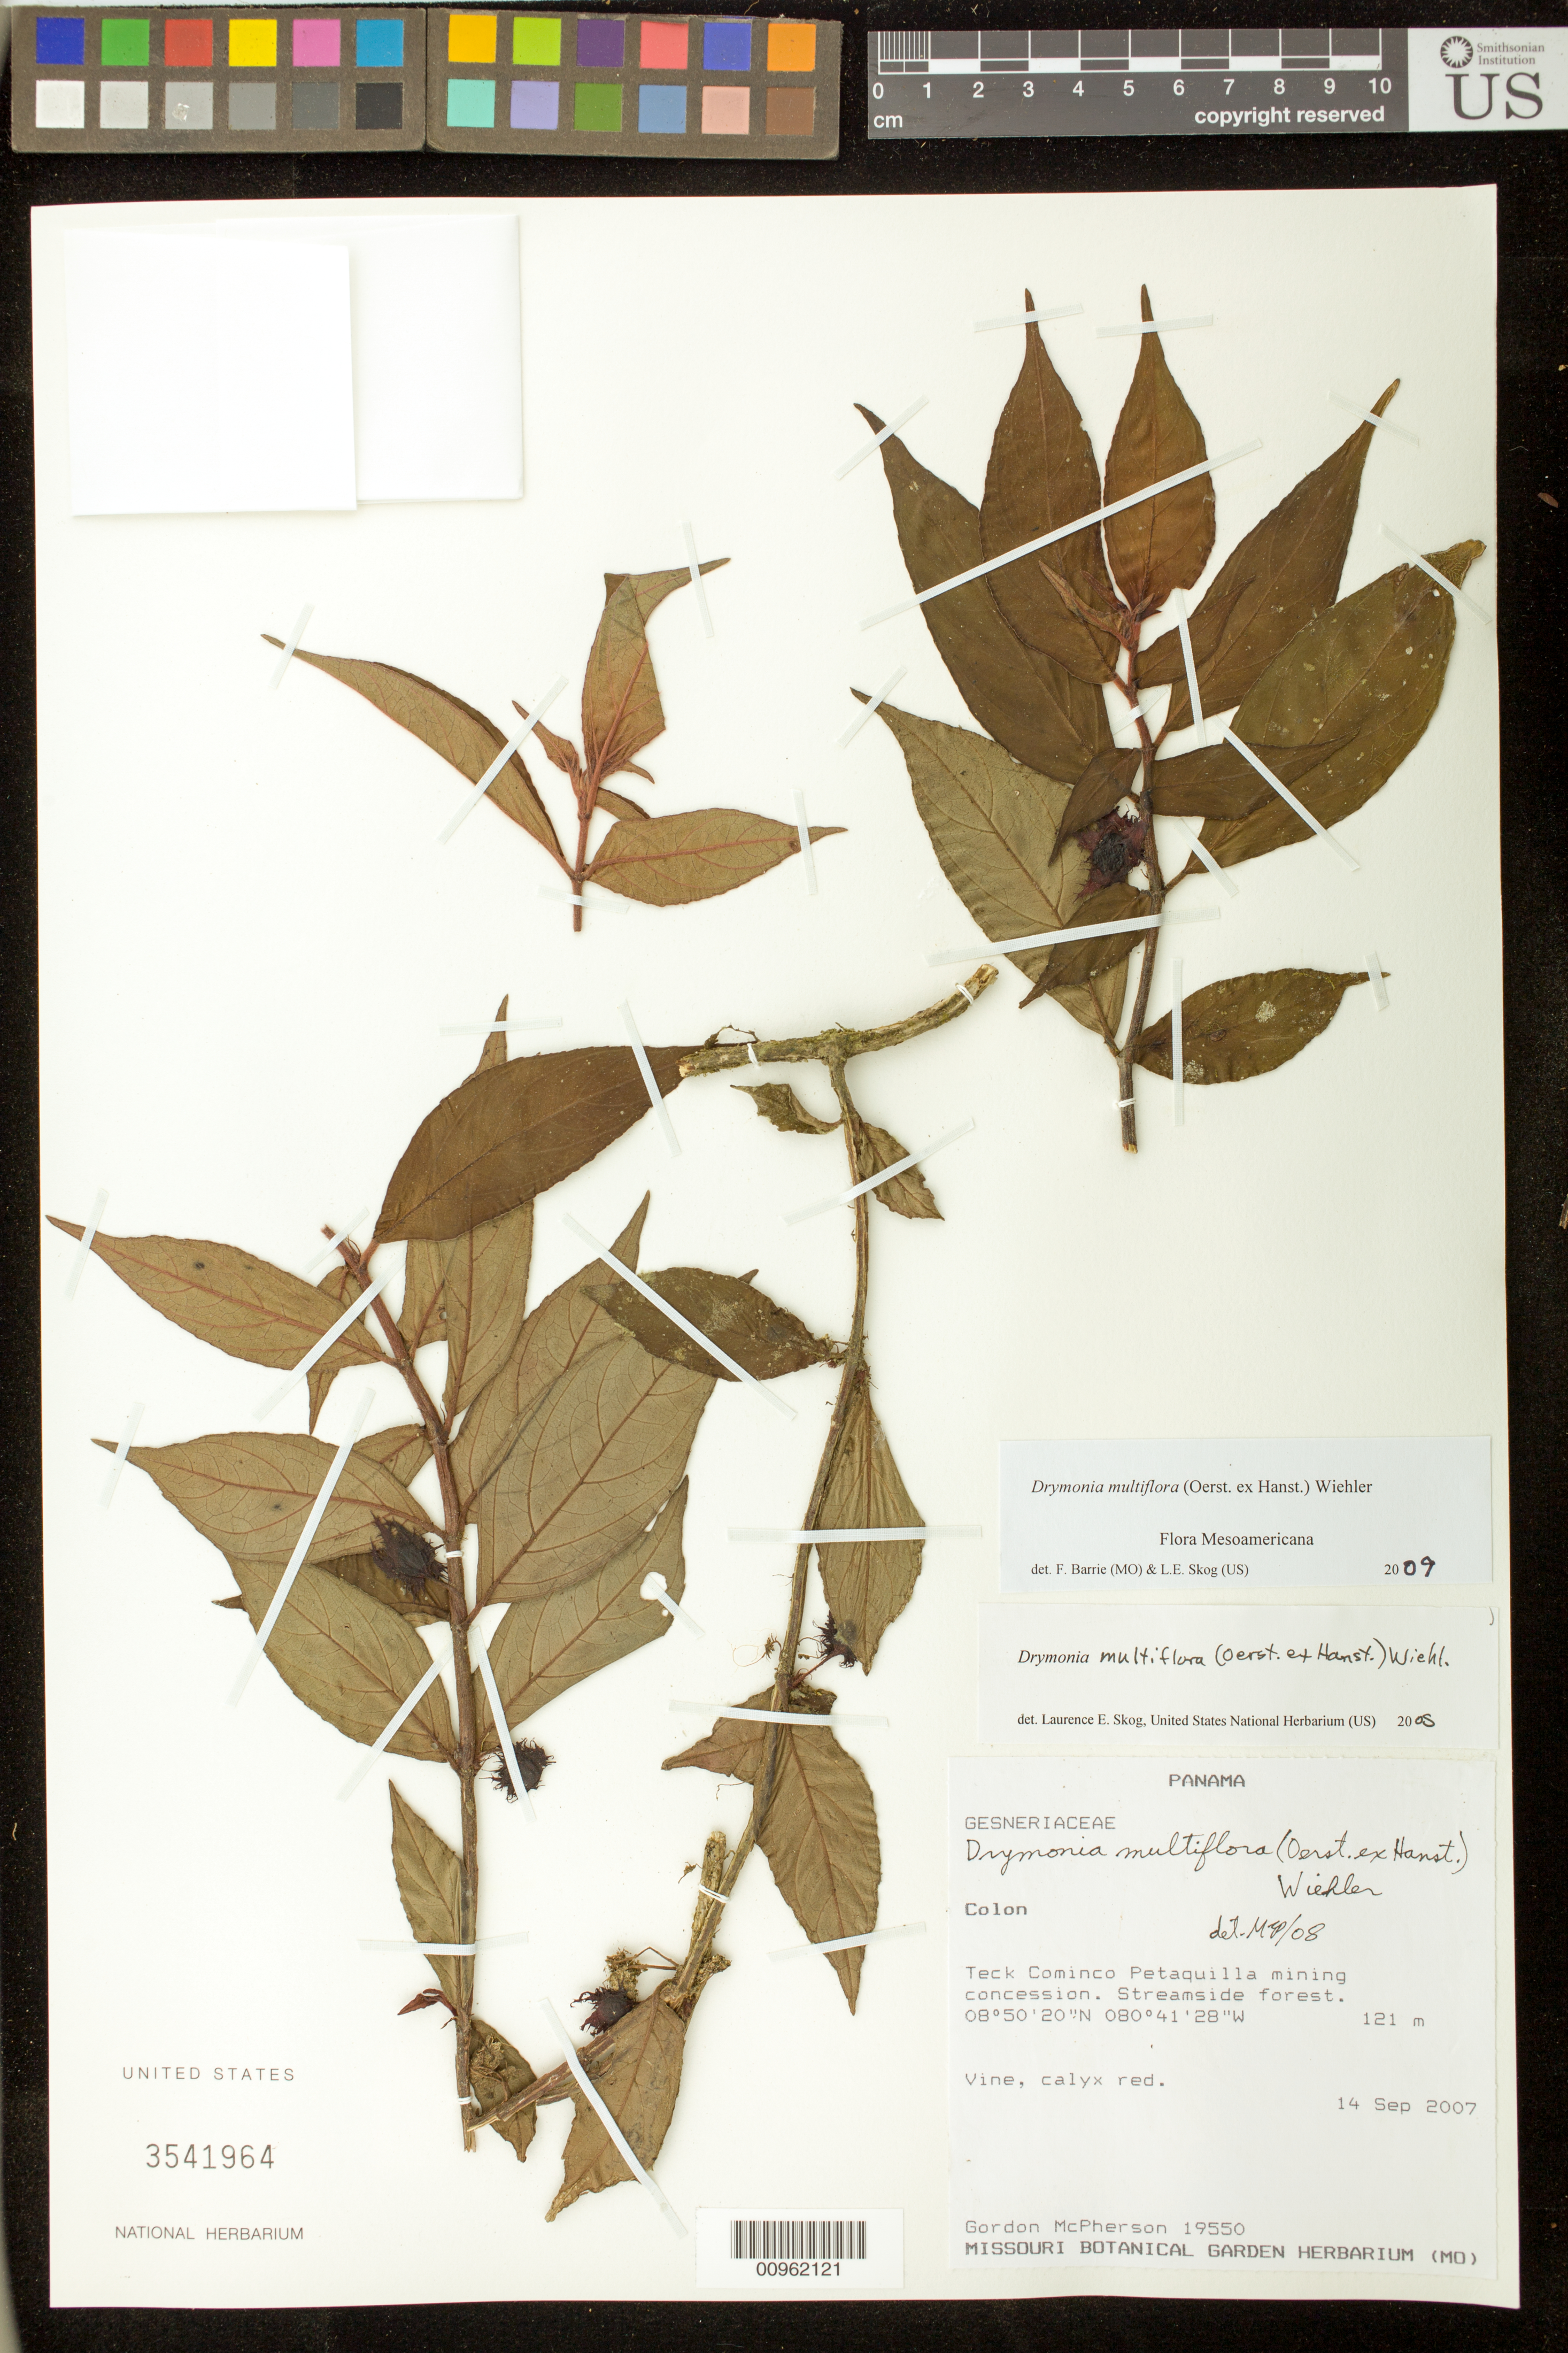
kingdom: Plantae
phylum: Tracheophyta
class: Magnoliopsida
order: Lamiales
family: Gesneriaceae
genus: Drymonia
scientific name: Drymonia multiflora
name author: (Oerst. ex Hanst.) Wiehler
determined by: Skog, Laurence E.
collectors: G. D. McPherson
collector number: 19550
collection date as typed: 14 Sep 2007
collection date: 2007-09-14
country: Panama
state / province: Colón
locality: Teck Cominco Petaquilla mining concession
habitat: Streamside forest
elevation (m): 121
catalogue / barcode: US 3541964